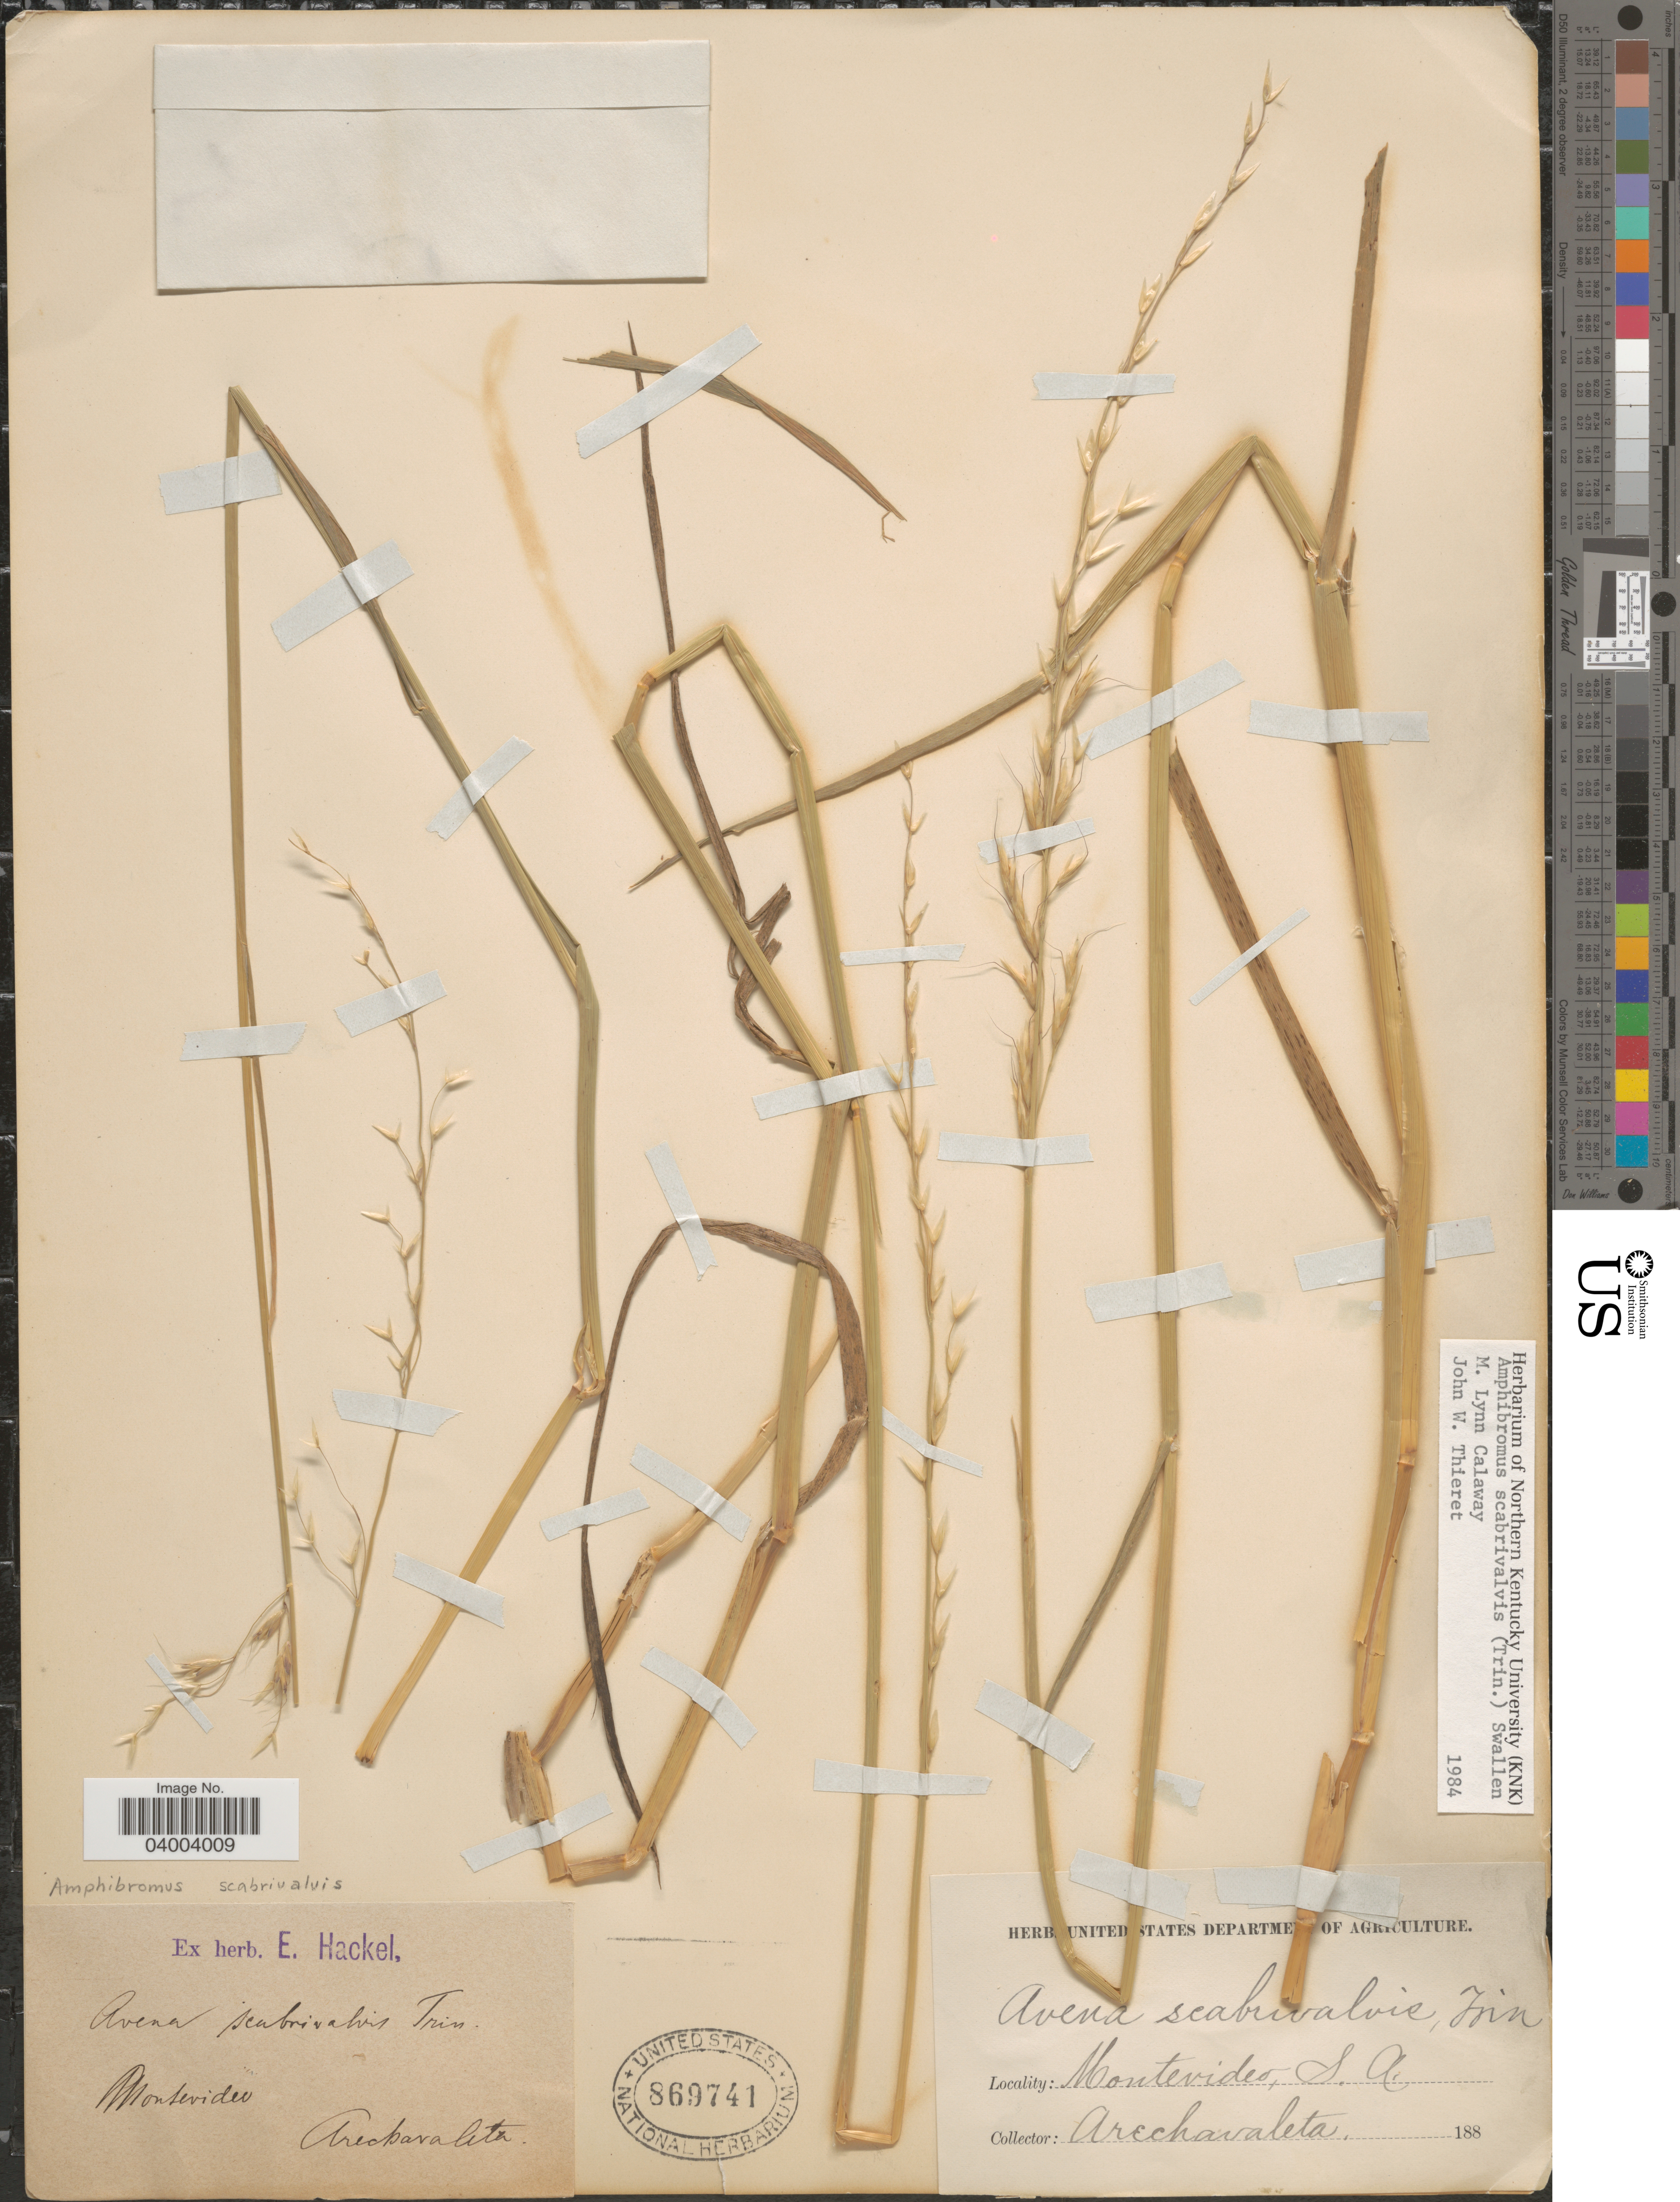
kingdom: Plantae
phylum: Tracheophyta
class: Liliopsida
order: Poales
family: Poaceae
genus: Amphibromus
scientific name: Amphibromus scabrivalvis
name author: (Trin.) Swallen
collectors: Arechavaleta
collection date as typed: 188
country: Uruguay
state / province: Montevideo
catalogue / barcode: US 869741